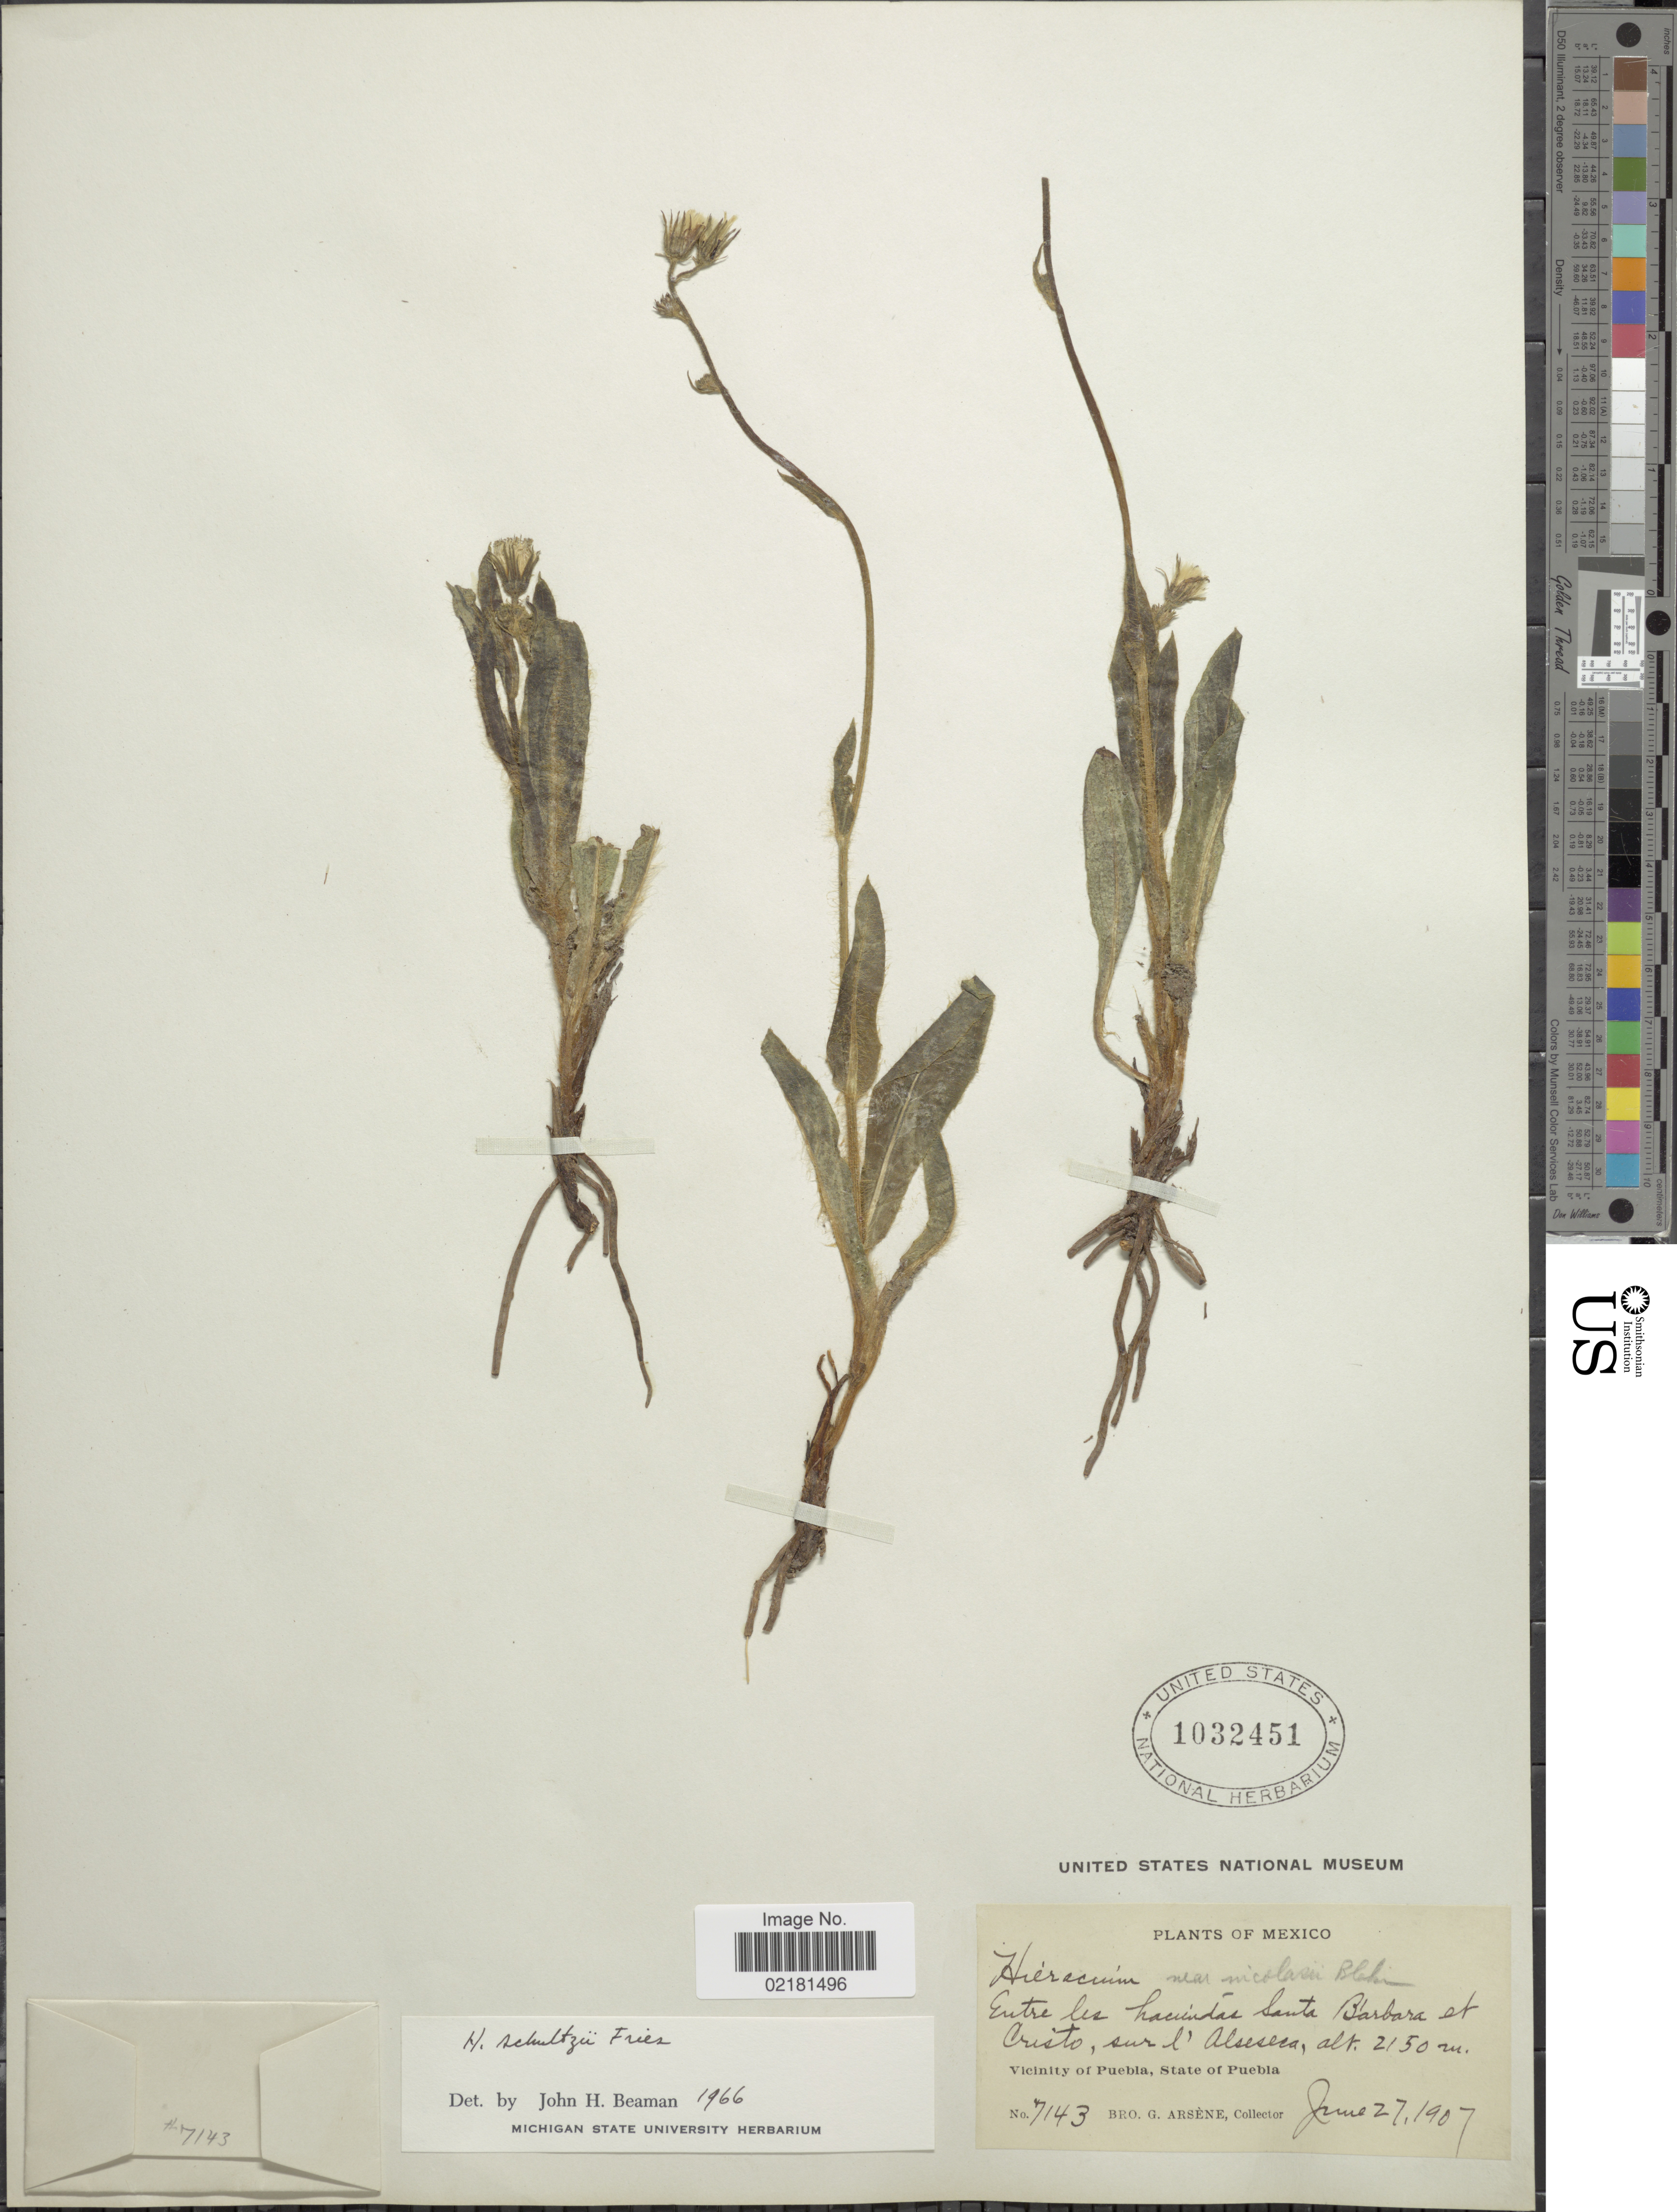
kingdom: Plantae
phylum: Tracheophyta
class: Magnoliopsida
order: Asterales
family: Asteraceae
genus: Hieracium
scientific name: Hieracium schultzii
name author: Fr.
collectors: Bro. G. Arsène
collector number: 7143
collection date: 1907-06-27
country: Mexico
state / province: Puebla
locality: Entre les humides Santa Barbara et Cristo, sur l'Alseseca, vicinity of Puebla.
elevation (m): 2150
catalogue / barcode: US 1032451